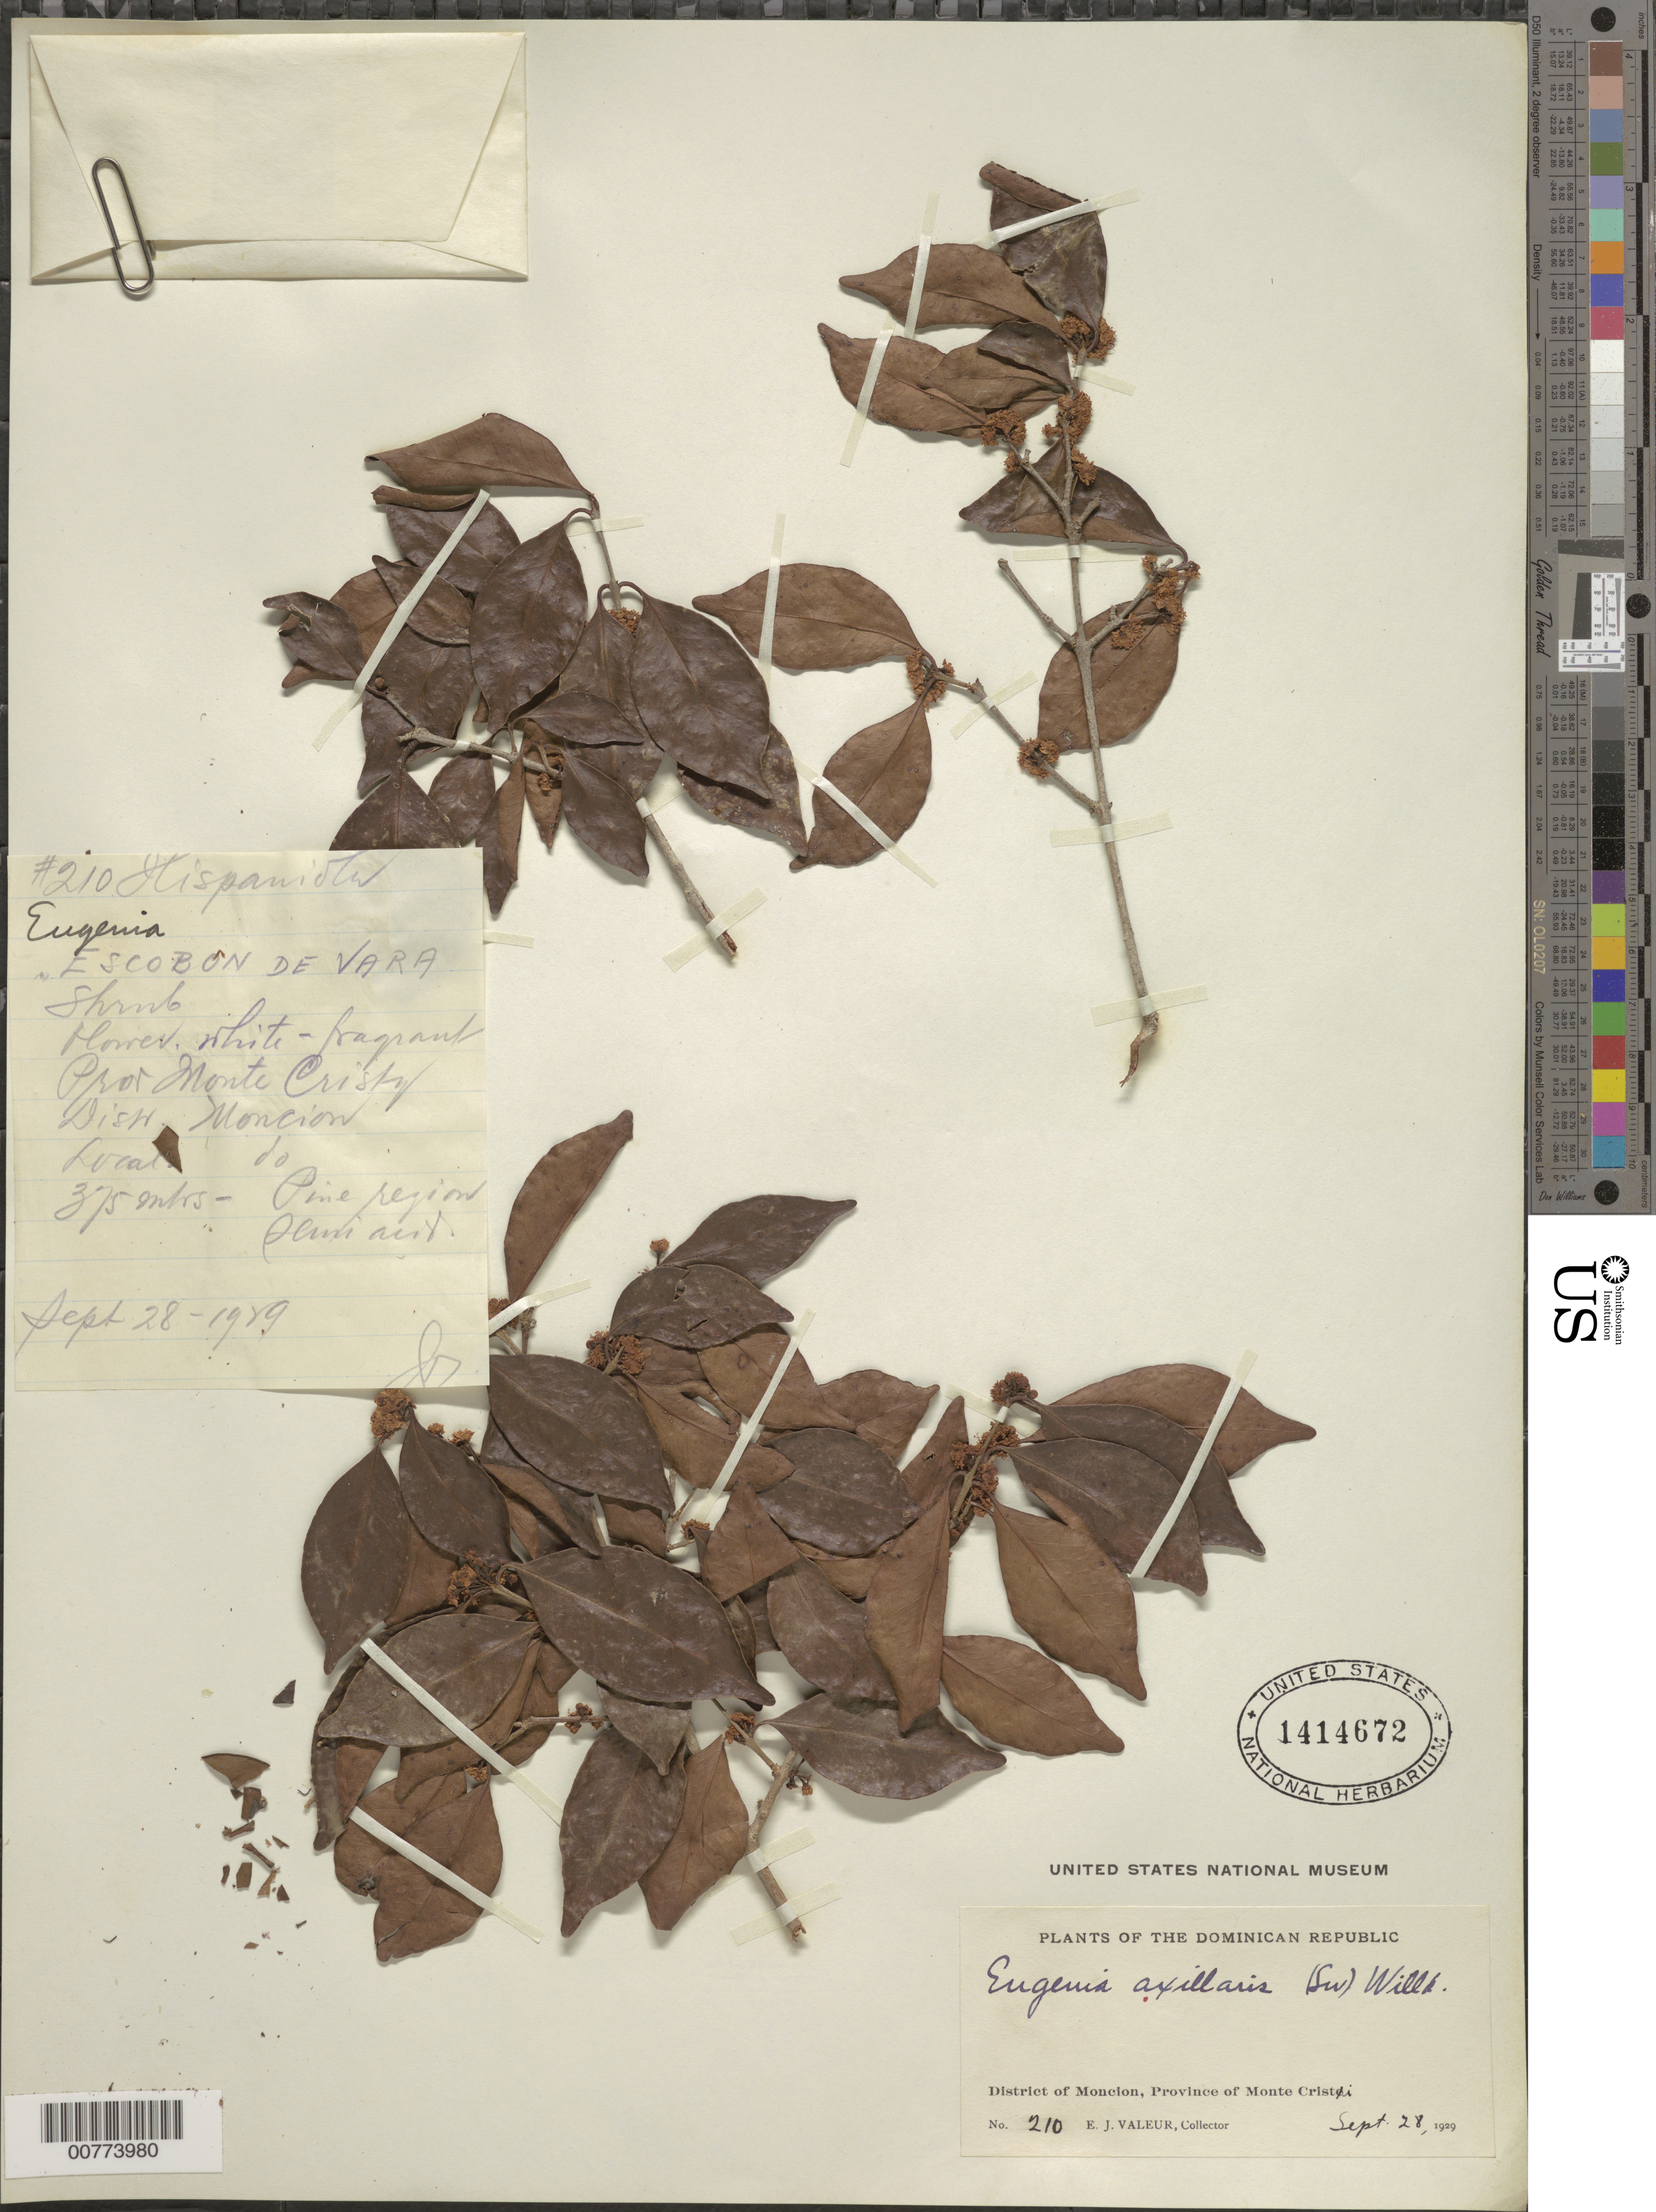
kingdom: Plantae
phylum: Tracheophyta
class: Magnoliopsida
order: Myrtales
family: Myrtaceae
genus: Eugenia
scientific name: Eugenia axillaris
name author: (Sw.) Willd.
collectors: E. Valeur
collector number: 210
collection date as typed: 28 Sep 1929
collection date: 1929-09-28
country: Dominican Republic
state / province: Monte Cristi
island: Hispaniola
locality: Monción.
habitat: Pine region, semi arid.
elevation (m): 375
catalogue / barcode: US 1414672